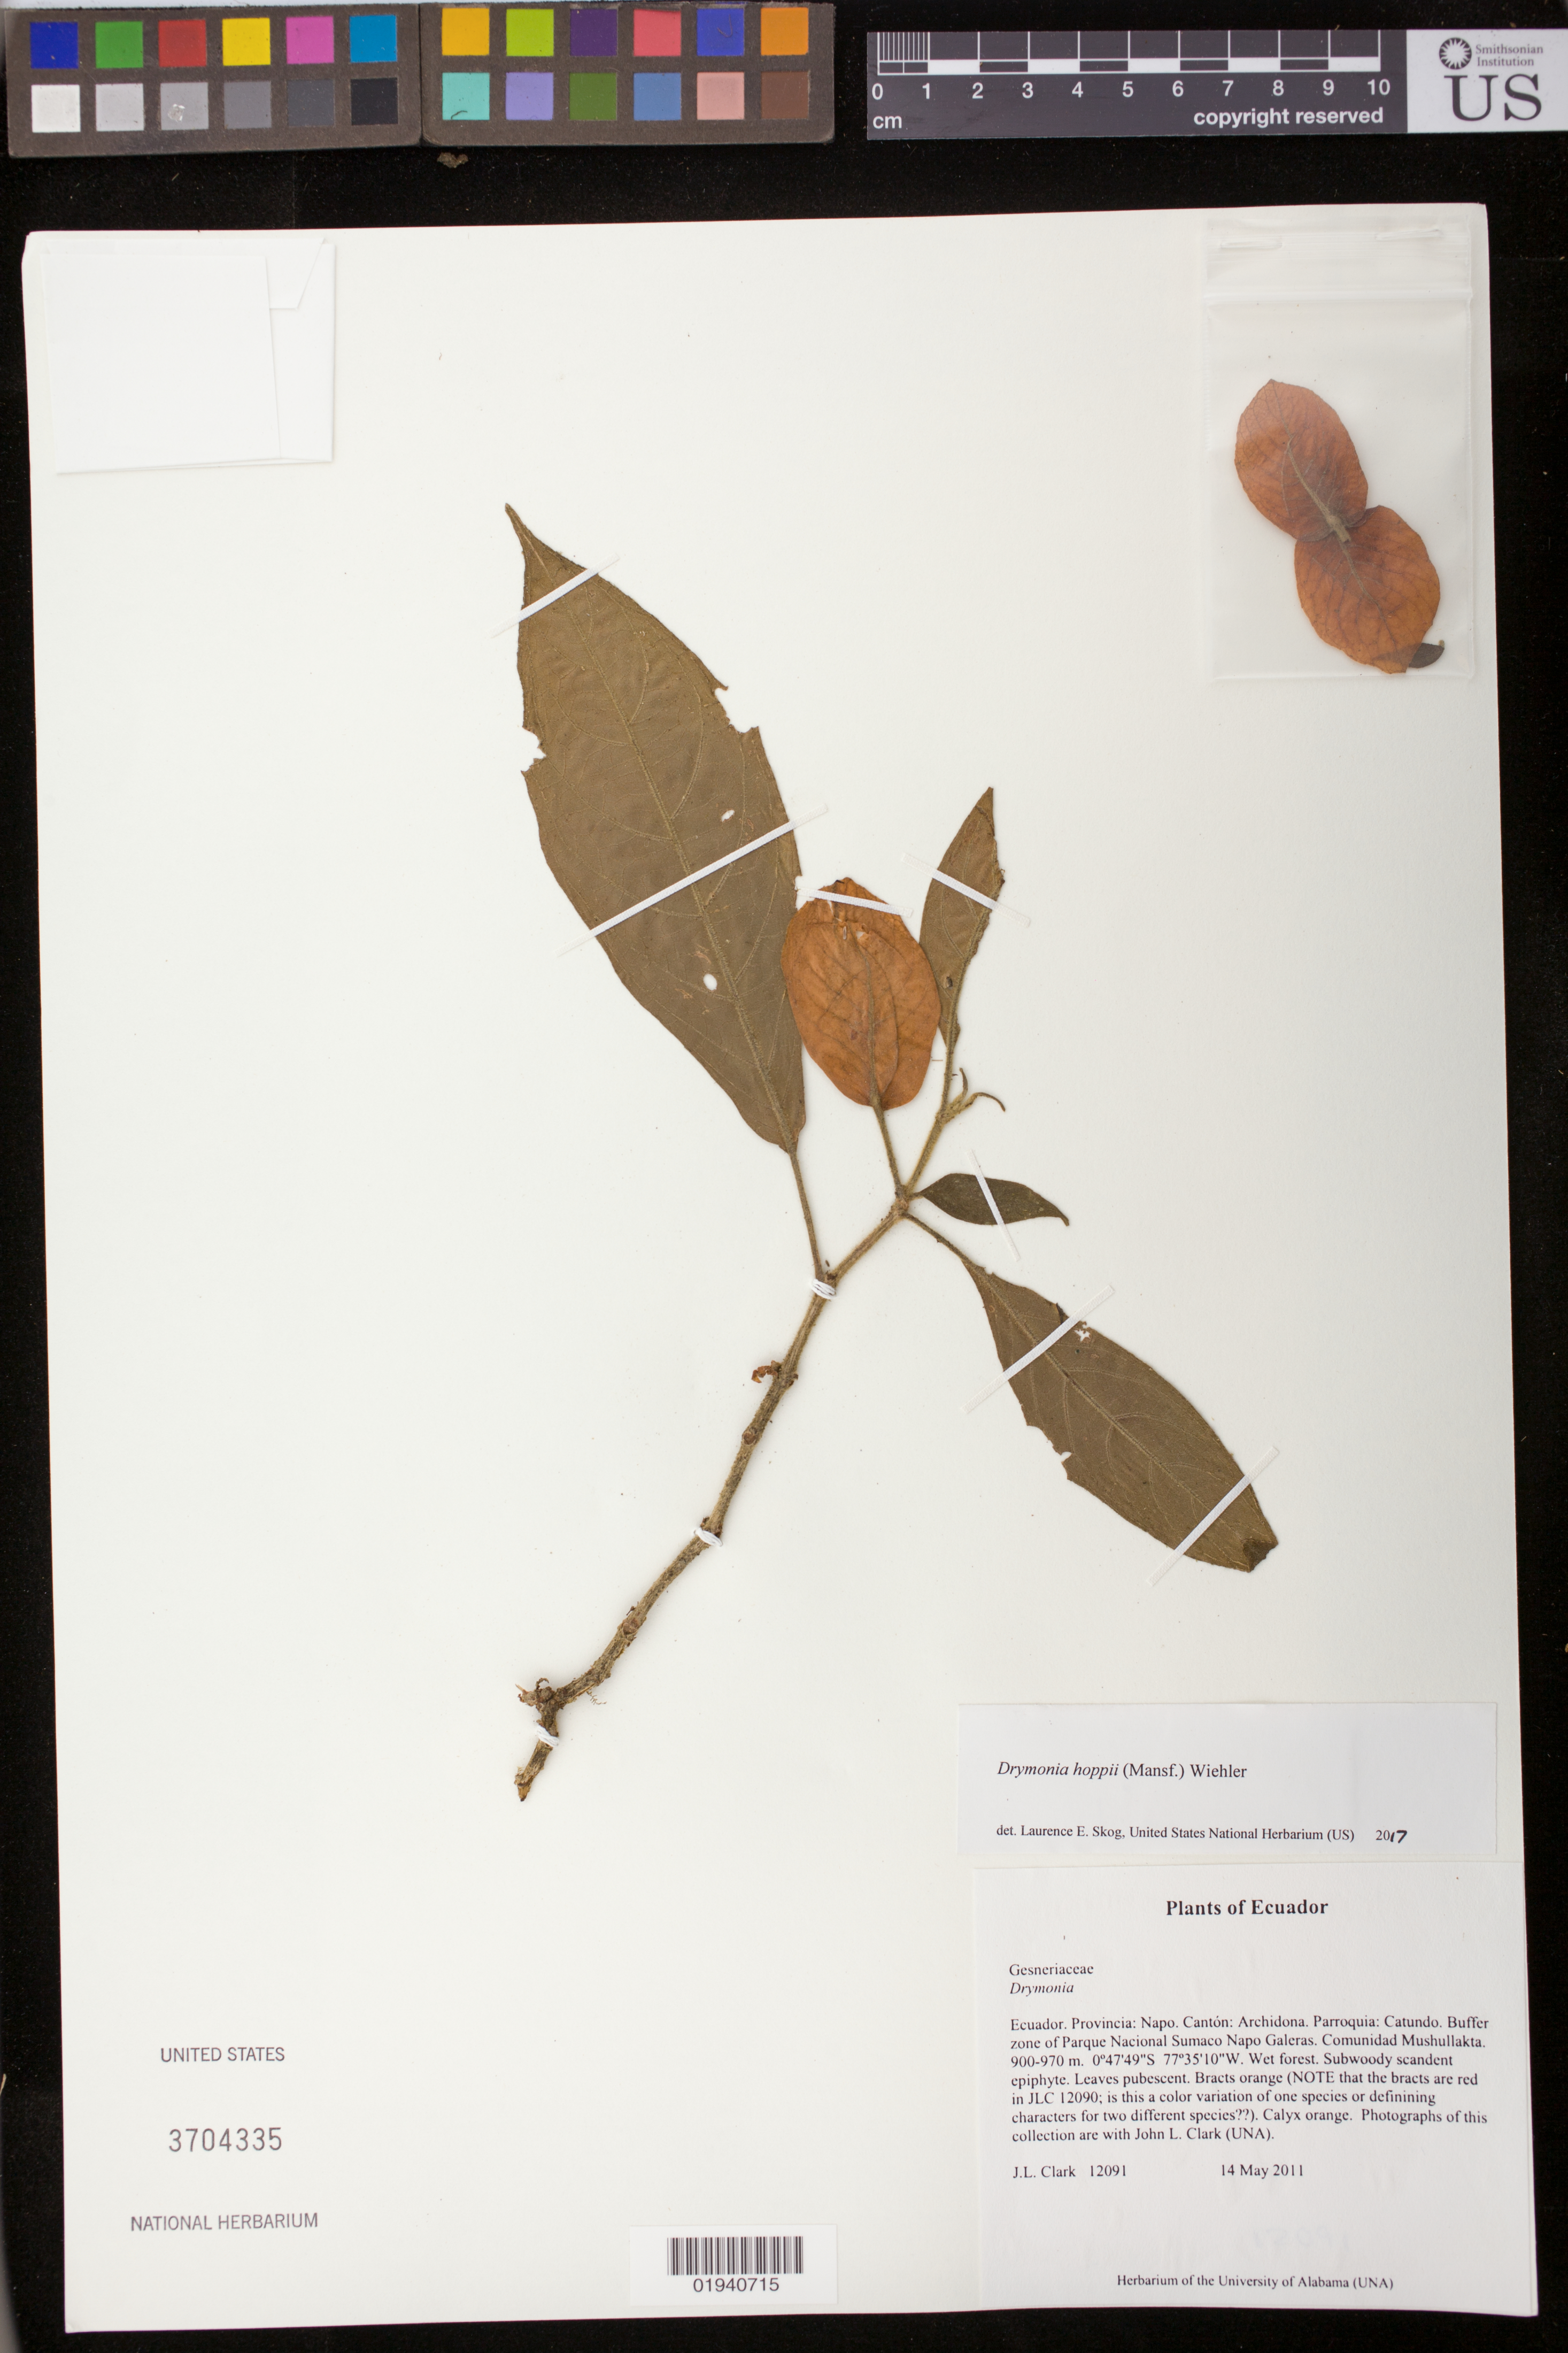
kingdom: Plantae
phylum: Tracheophyta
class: Magnoliopsida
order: Lamiales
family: Gesneriaceae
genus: Drymonia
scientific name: Drymonia hoppii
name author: (Mansf.) Wiehler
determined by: Skog, Laurence E.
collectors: J. L. Clark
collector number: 12091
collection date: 2011-05-14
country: Ecuador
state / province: Napo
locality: Canton Archidona, Parroquia Catundo, Buffer zone of Parque National Sumaco Napo Galeras. Communidad Mushullakta.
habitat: Wet forest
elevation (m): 900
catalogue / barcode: US 3704335